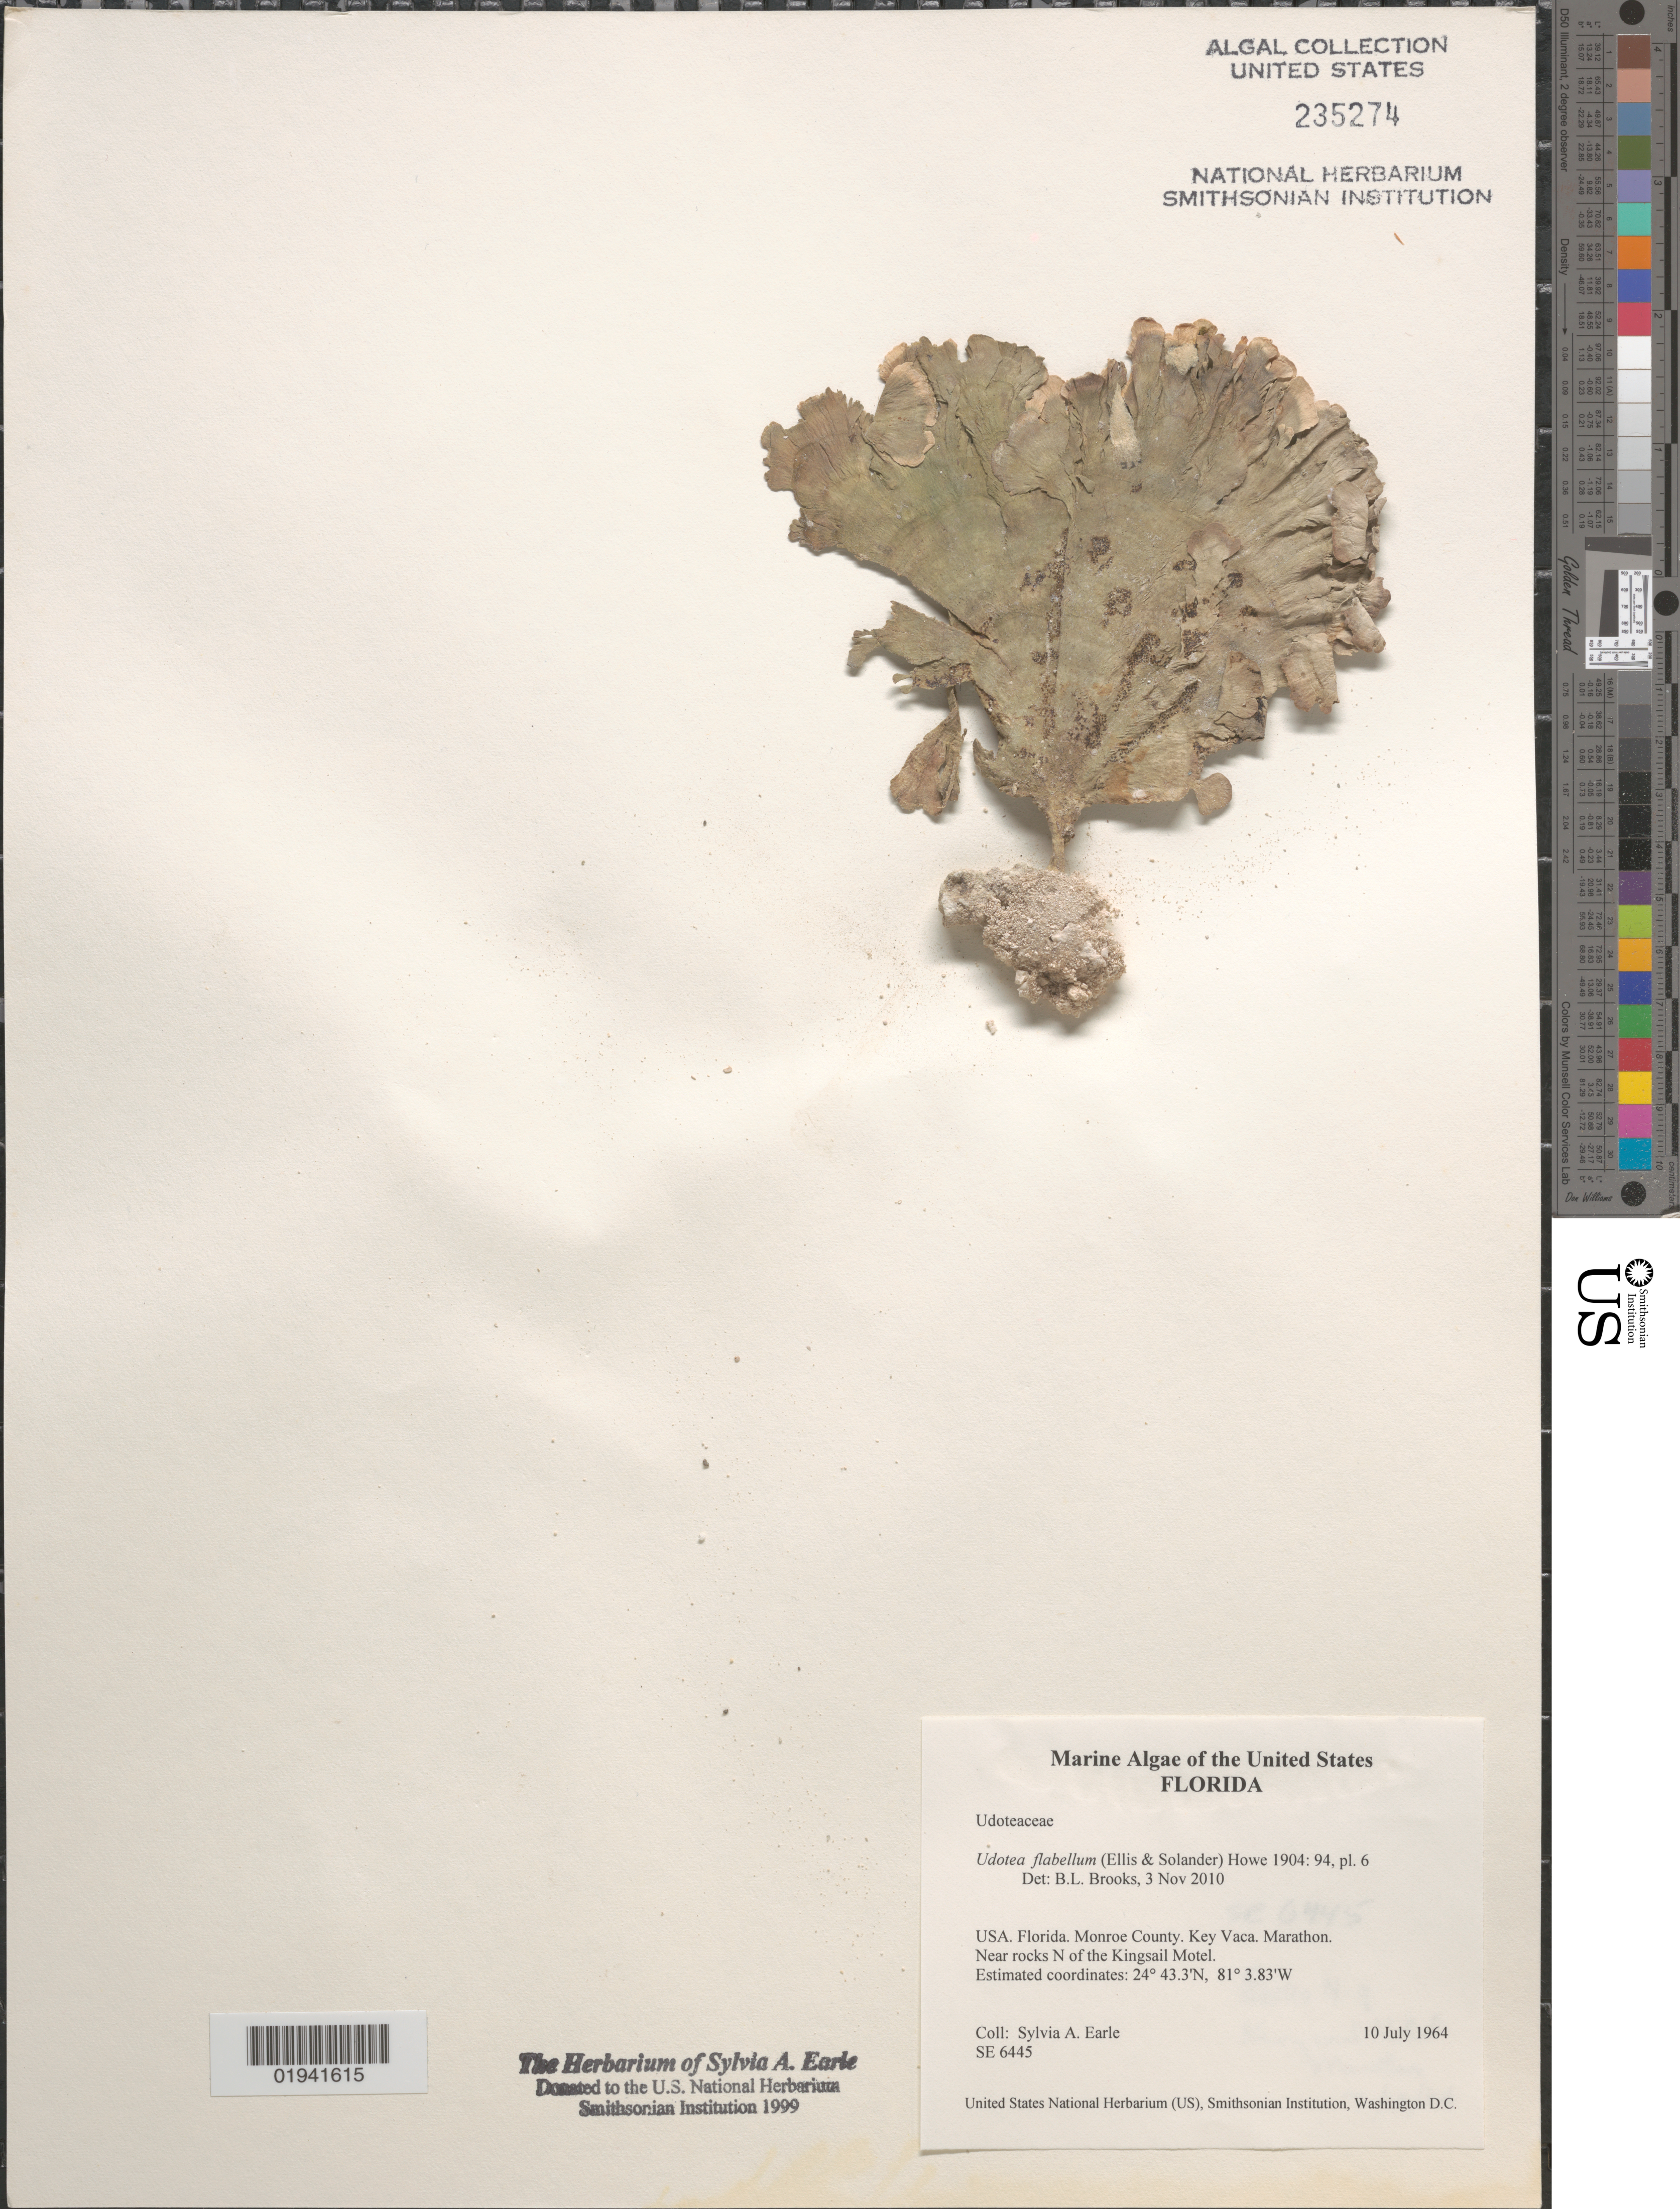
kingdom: Plantae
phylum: Chlorophyta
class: Ulvophyceae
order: Bryopsidales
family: Udoteaceae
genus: Udotea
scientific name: Udotea flabellum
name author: (J. Ellis & Sol.) M. Howe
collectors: S. A. Earle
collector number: SE6445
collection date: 1964-07-10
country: United States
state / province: Florida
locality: Monroe County. Key Vaca. Marathon. Near rocks N of the Kingsail Motel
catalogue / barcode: US 235274